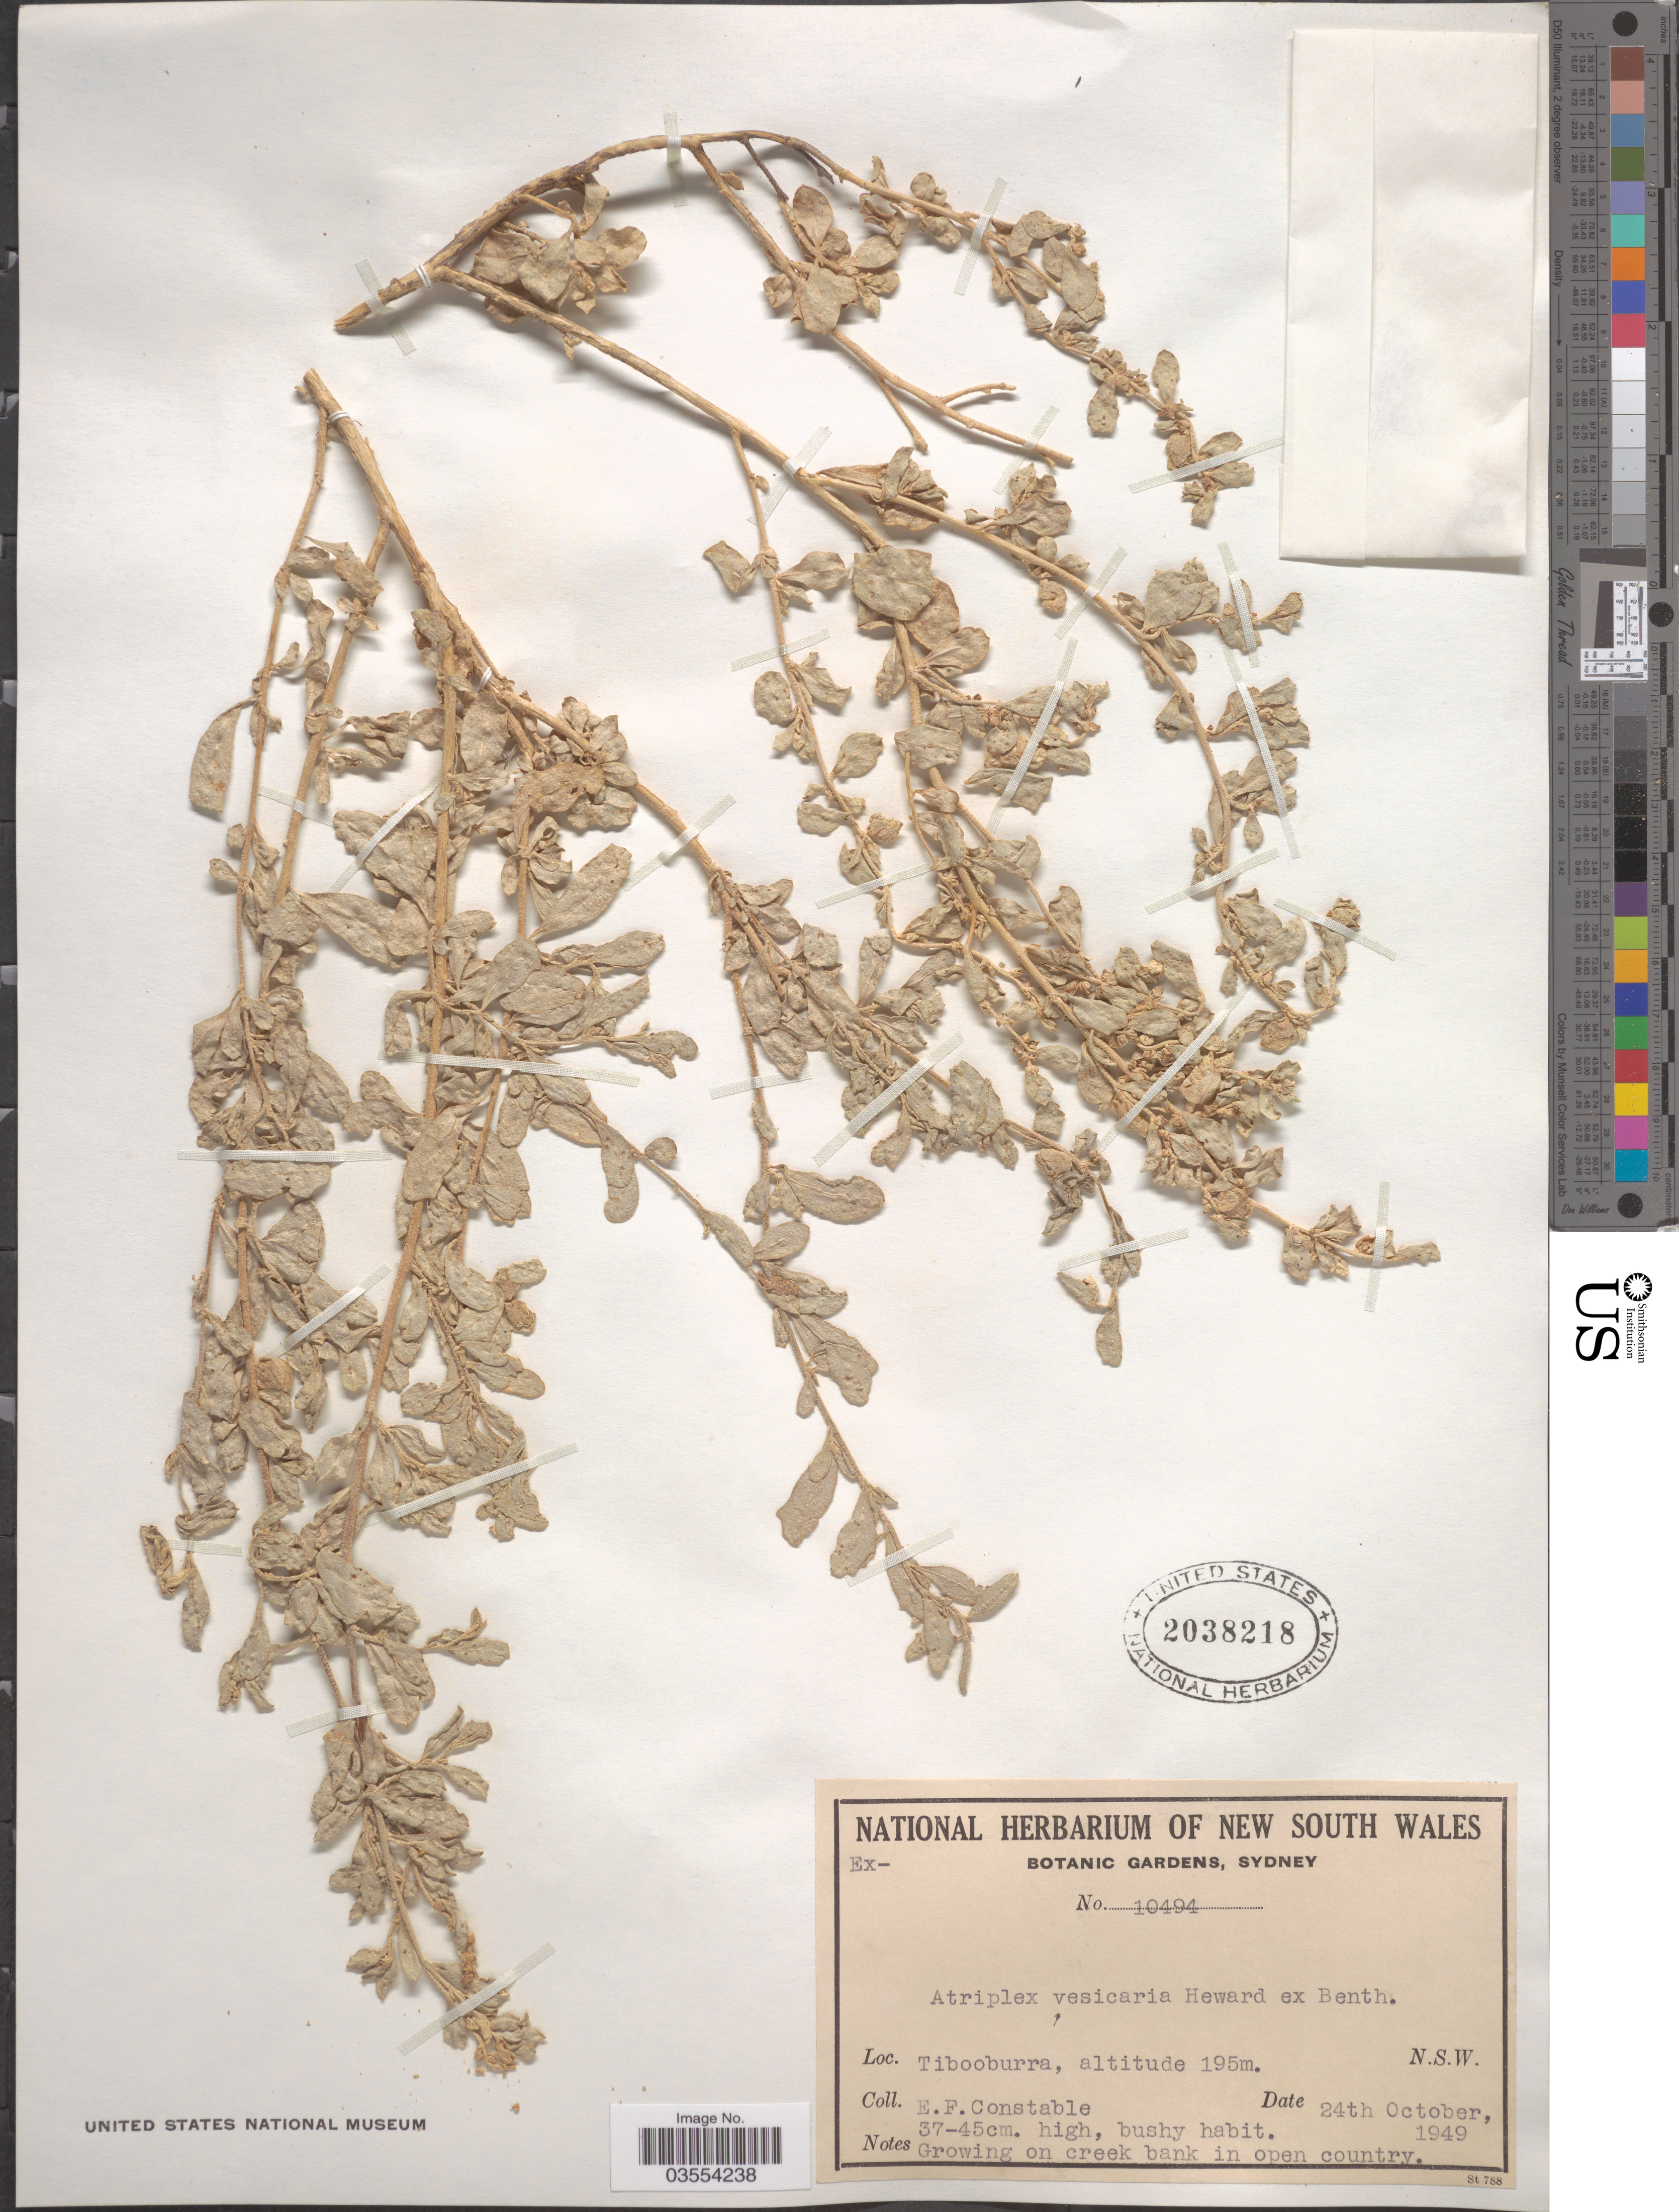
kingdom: Plantae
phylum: Tracheophyta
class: Magnoliopsida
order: Caryophyllales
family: Amaranthaceae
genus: Atriplex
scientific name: Atriplex vesicaria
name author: Heward ex Benth.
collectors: E. F. Constable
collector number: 10494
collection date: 1949-10-24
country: Australia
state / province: New South Wales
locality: Tibooburra.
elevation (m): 195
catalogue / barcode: US 2038218